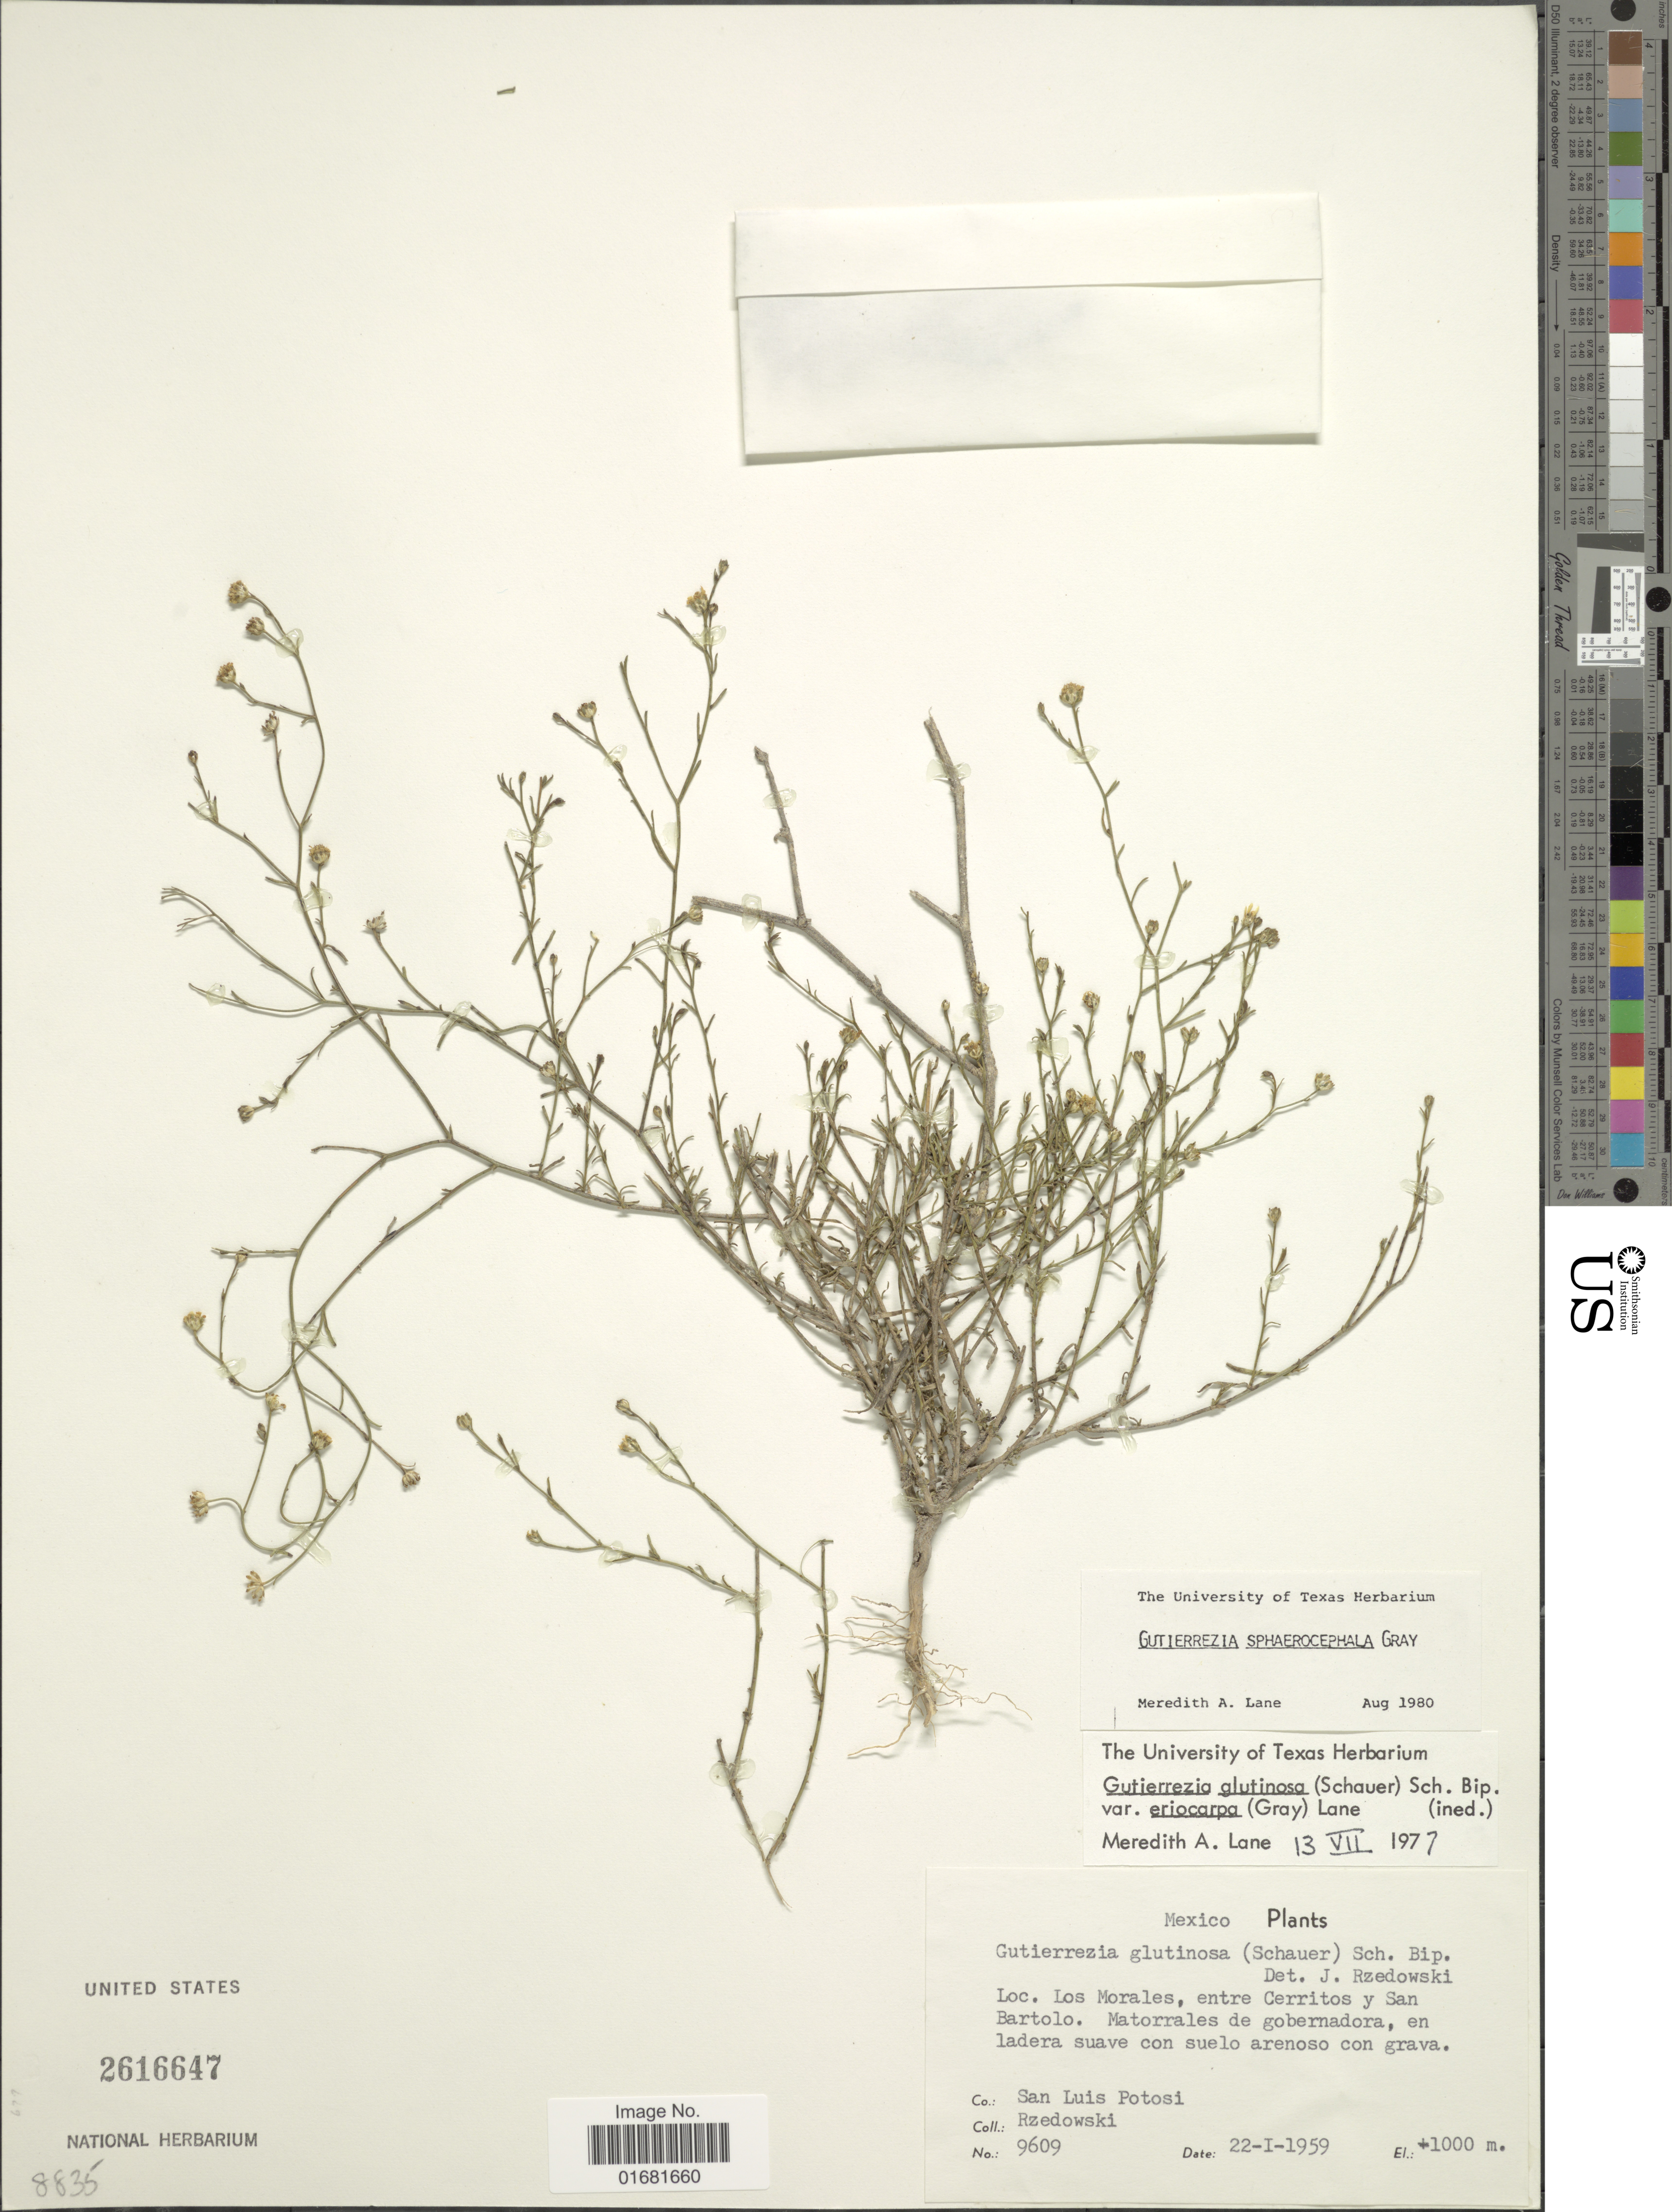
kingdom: Plantae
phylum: Tracheophyta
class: Magnoliopsida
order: Asterales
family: Asteraceae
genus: Gutierrezia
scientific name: Gutierrezia sphaerocephala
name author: A. Gray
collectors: Rzedowski, --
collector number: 9609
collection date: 1959-01-22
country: Mexico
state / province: San Luis Potosí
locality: Los Morales, entre Cerritos y San Bartolo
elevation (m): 1000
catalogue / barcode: US 2616647